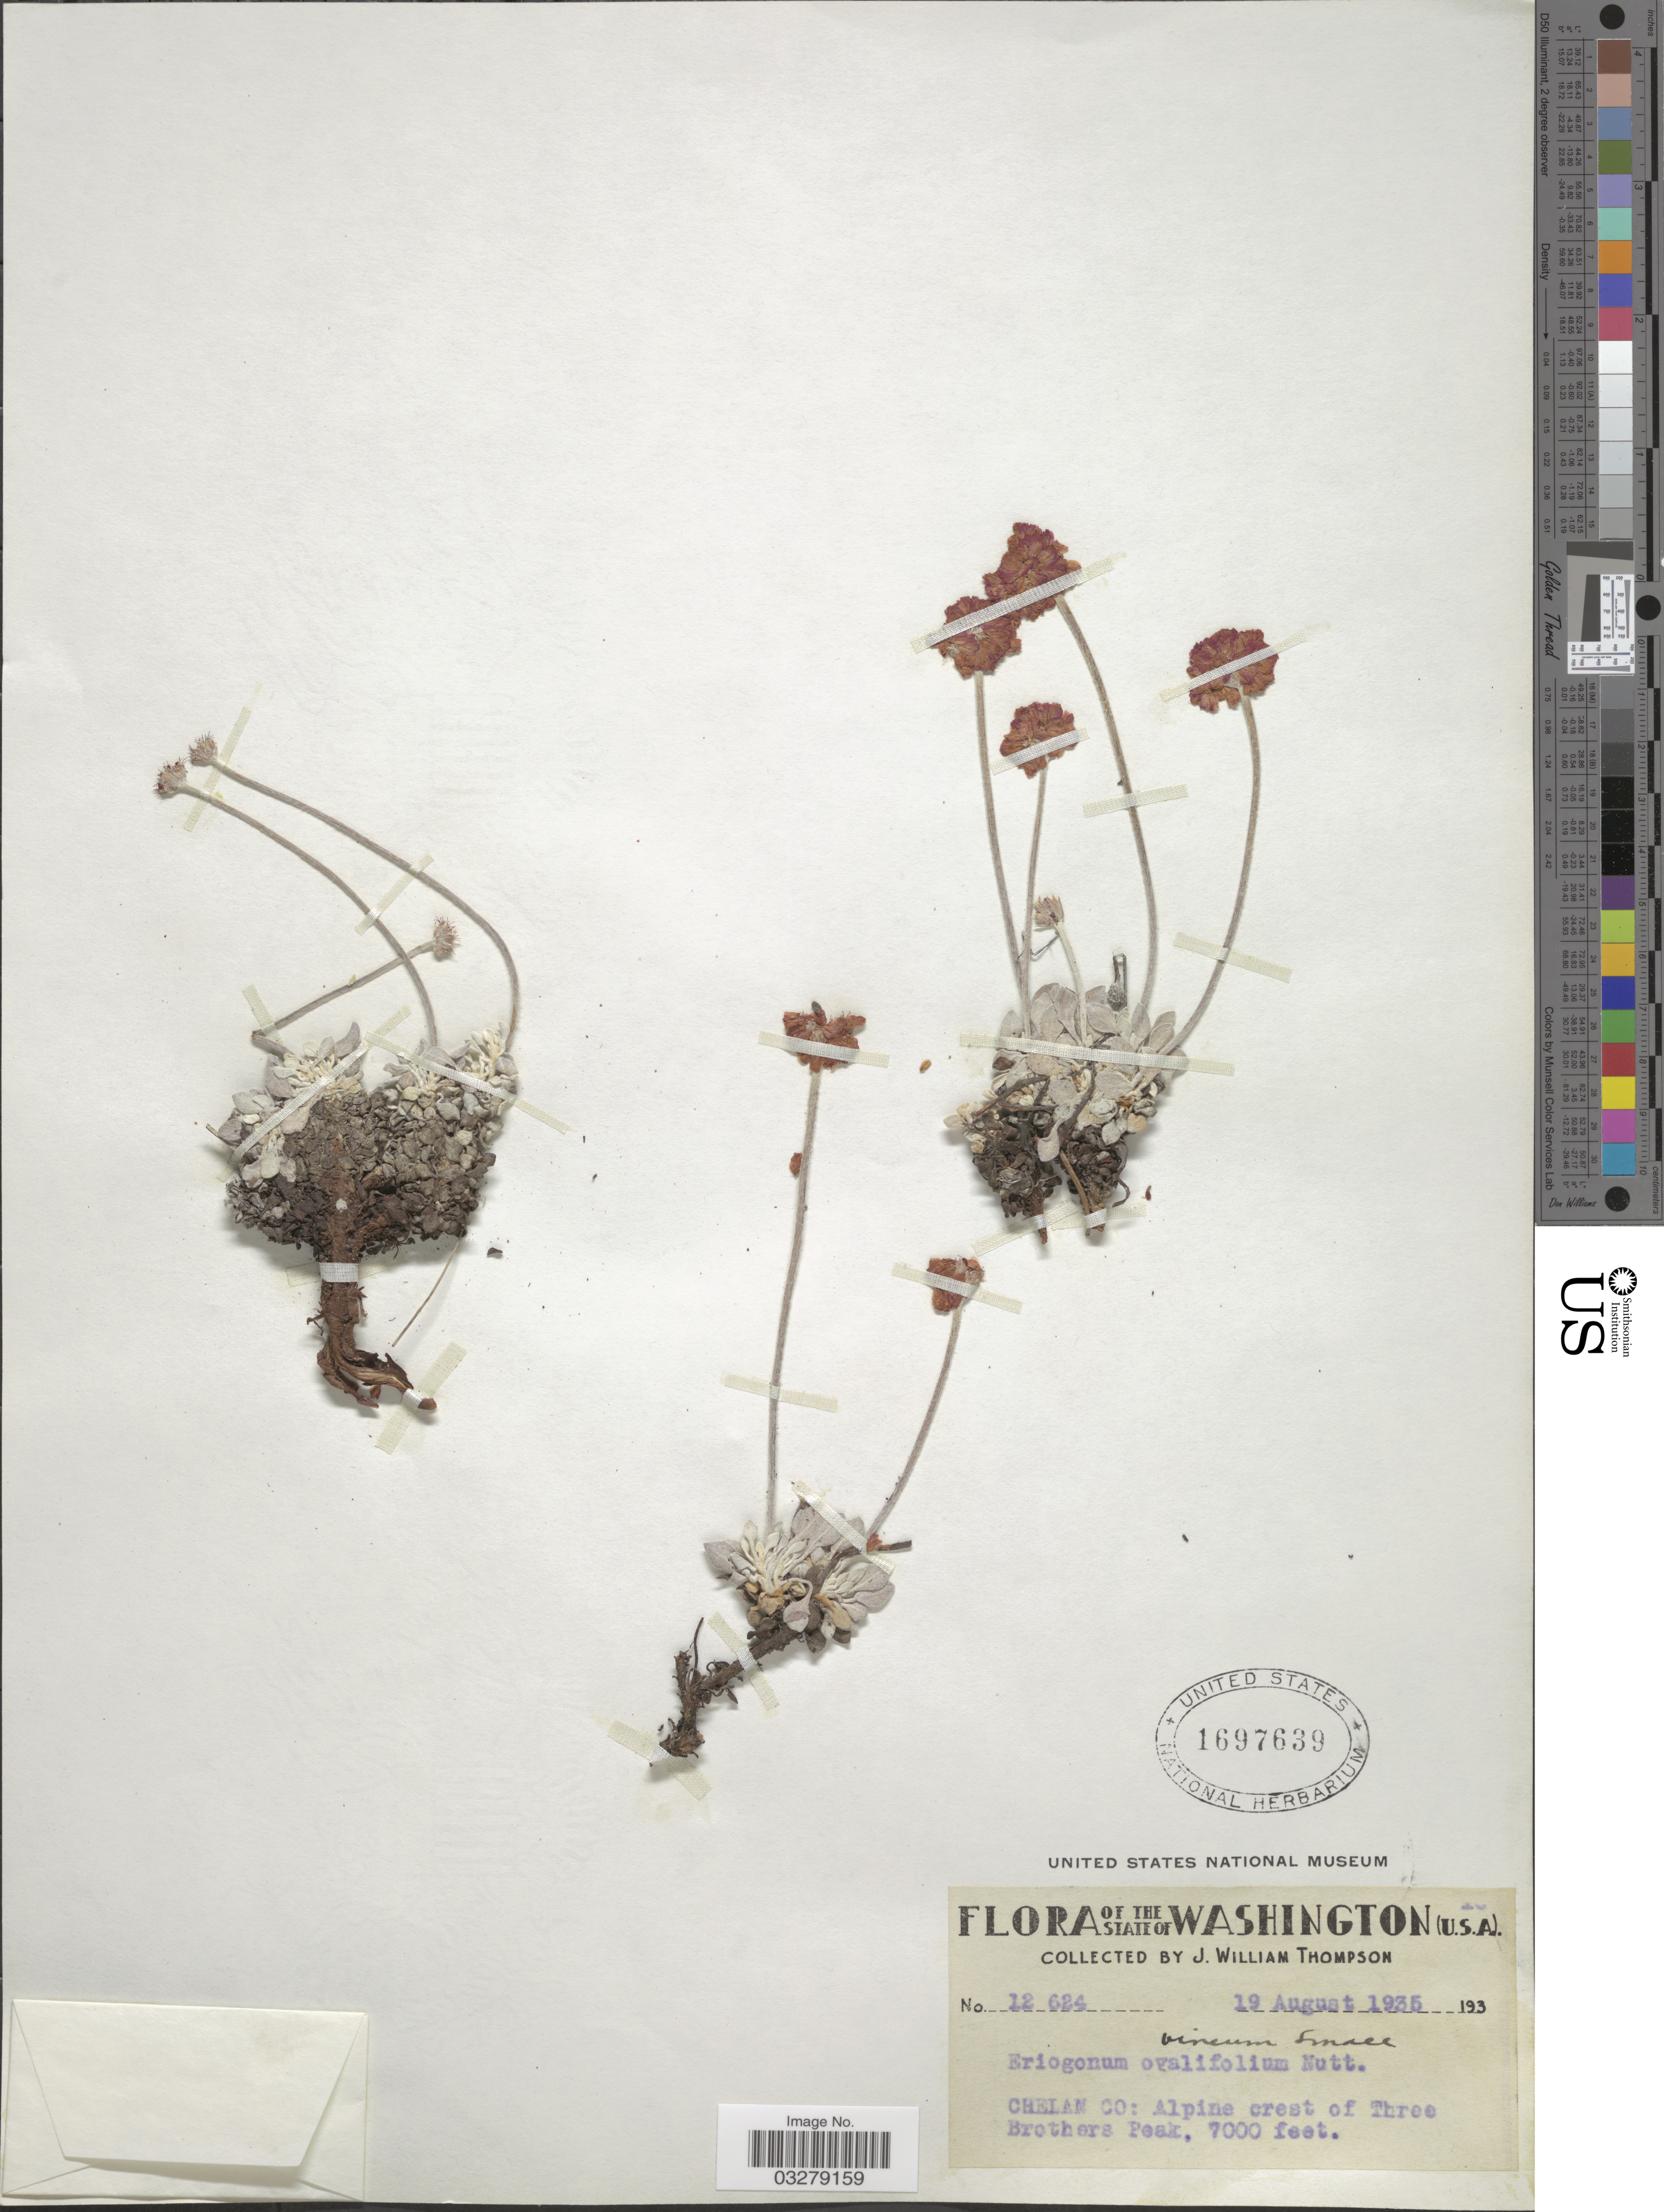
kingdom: Plantae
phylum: Tracheophyta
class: Magnoliopsida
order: Caryophyllales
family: Polygonaceae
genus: Eriogonum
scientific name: Eriogonum ovalifolium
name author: Nutt.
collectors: J. W. Thompson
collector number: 12624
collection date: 1935-08-19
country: United States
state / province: Washington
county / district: Chelan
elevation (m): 2134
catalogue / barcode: US 1697639